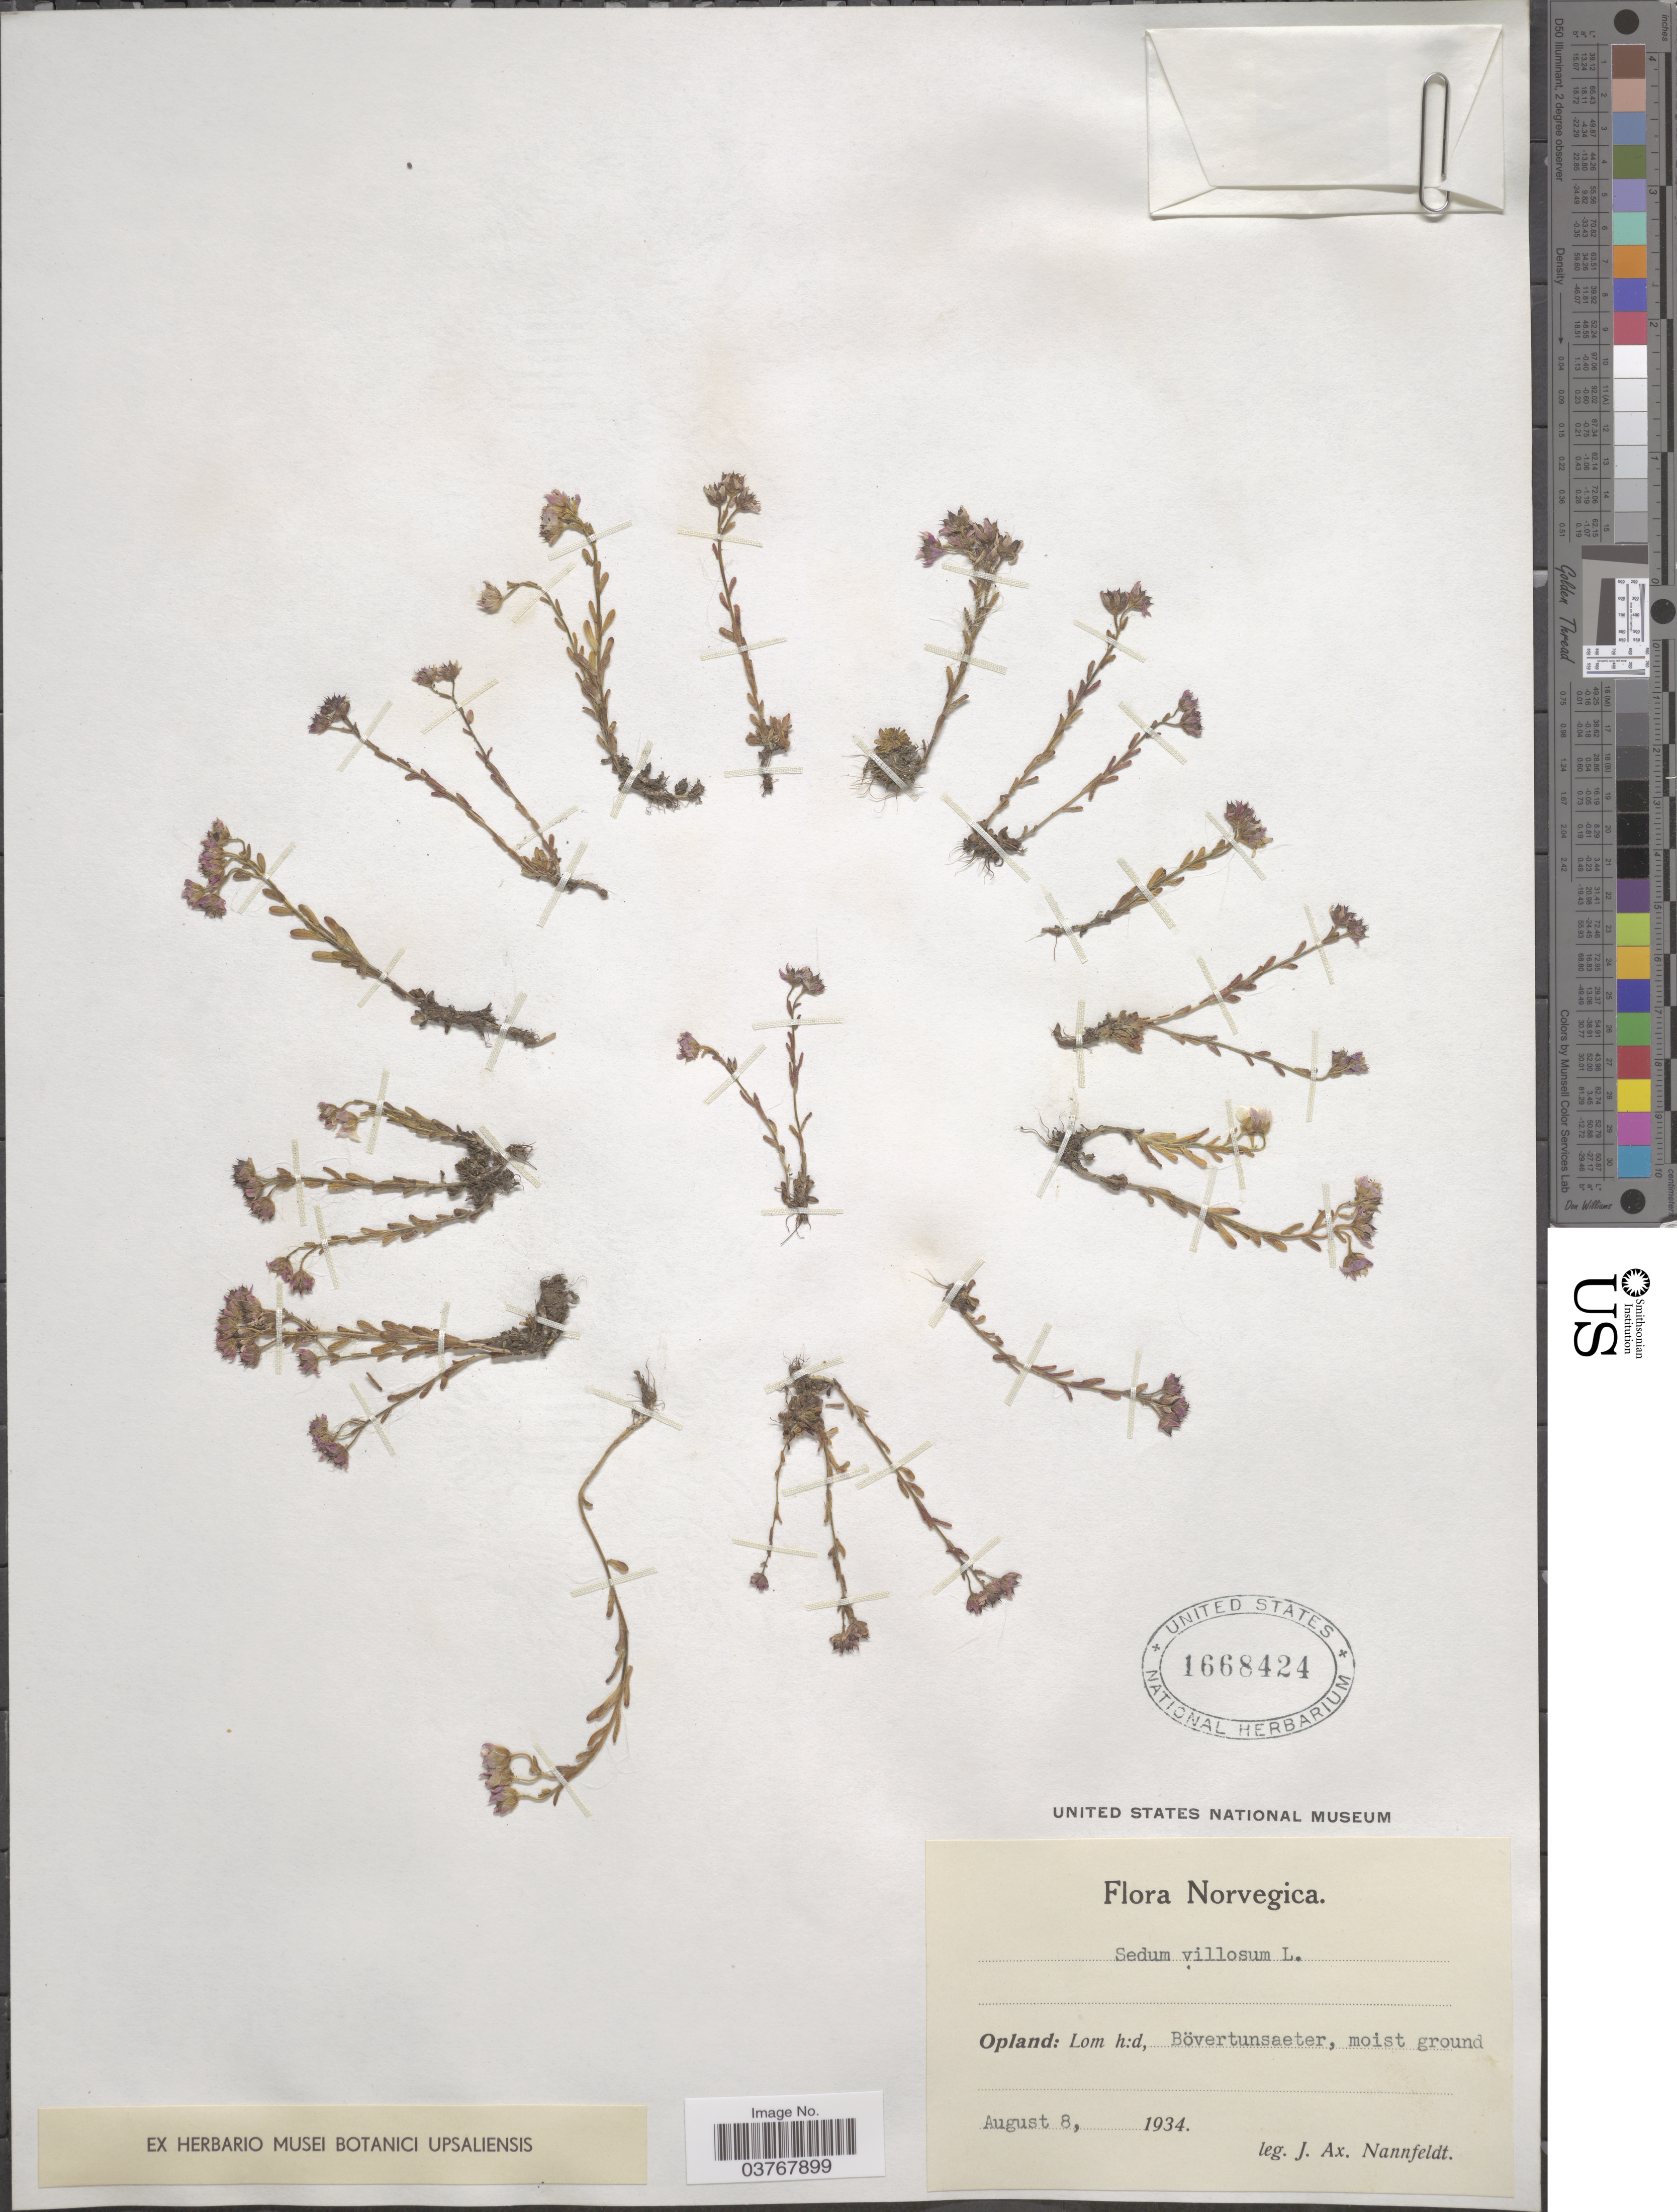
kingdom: Plantae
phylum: Tracheophyta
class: Magnoliopsida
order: Saxifragales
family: Crassulaceae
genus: Sedum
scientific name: Sedum villosum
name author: L.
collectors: J. Nannfeldt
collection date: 1934-08-08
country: Norway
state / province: Oppland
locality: Norvegica. Opland: Lom h:d, Bövertunsaeter.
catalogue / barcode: US 1668424